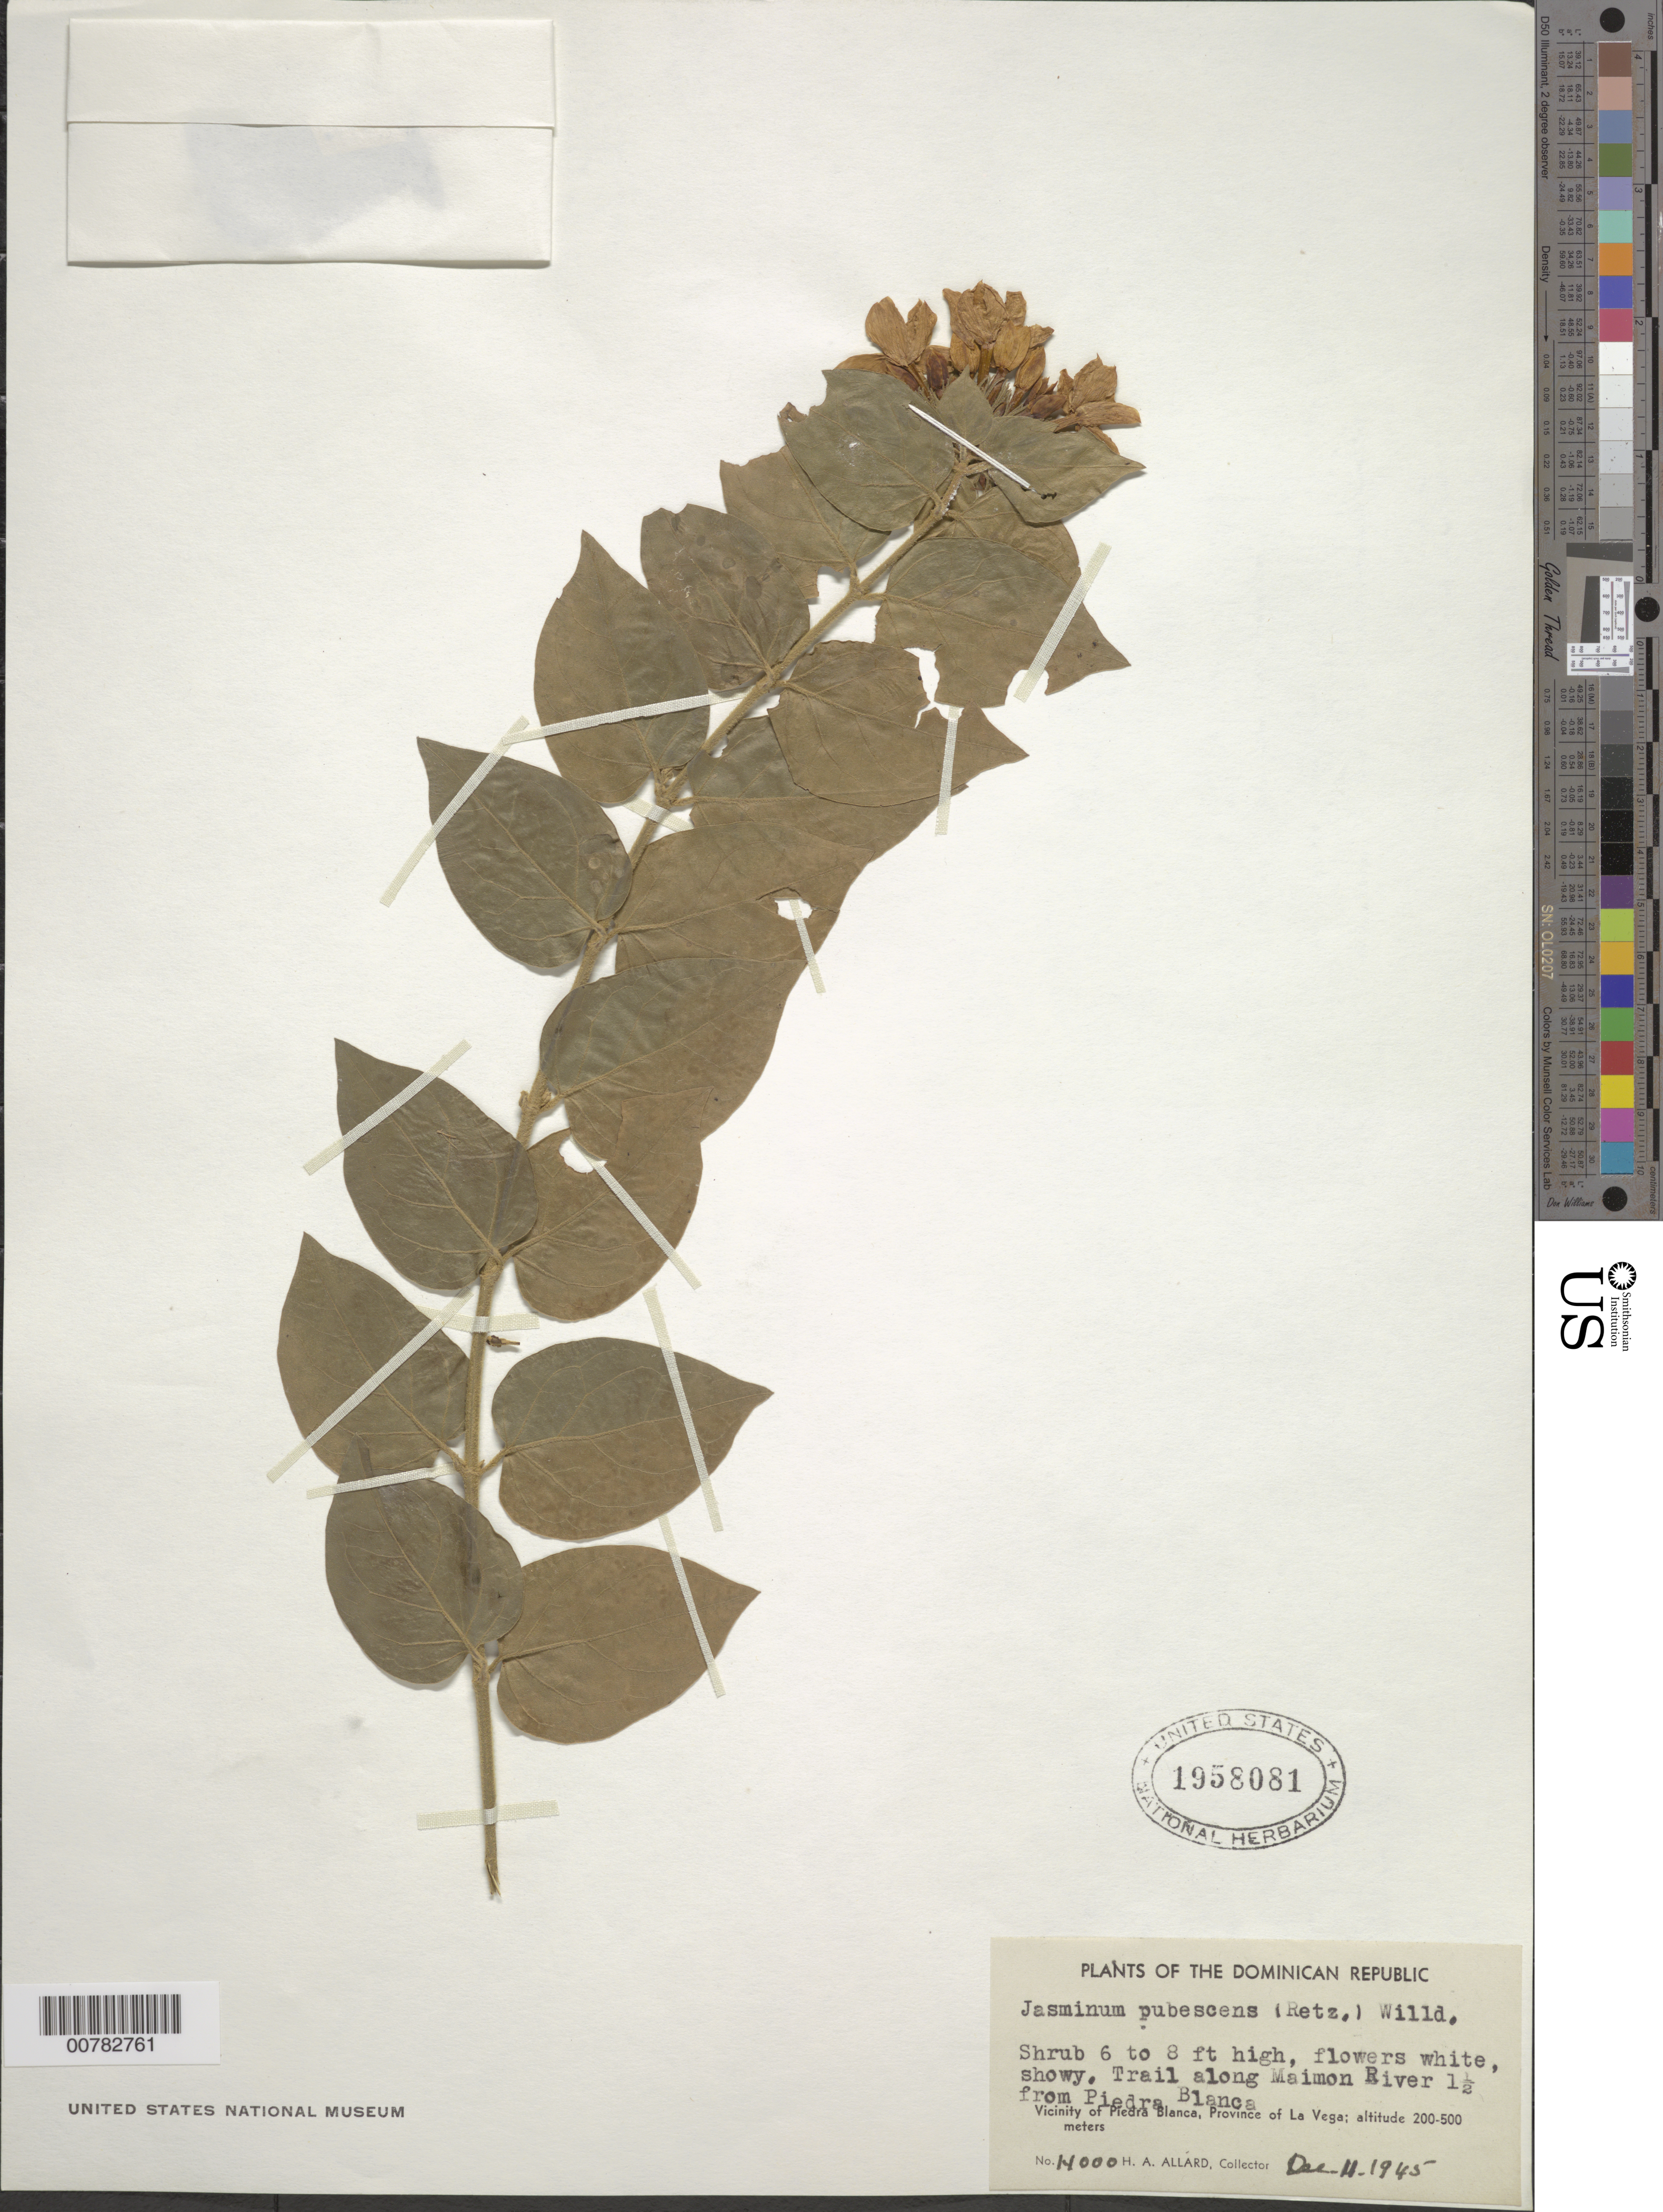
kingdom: Plantae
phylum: Tracheophyta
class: Magnoliopsida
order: Lamiales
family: Oleaceae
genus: Jasminum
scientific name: Jasminum multiflorum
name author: (Burm. f.) Andrews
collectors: H. A. Allard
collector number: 14000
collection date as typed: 11 Dec 1945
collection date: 1945-12-11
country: Dominican Republic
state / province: La Vega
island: Hispaniola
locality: Vicinity of Piedra Blanca, trail along Maimon River 1.5 from Piedra Blanca.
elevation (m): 200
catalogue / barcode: US 1958081